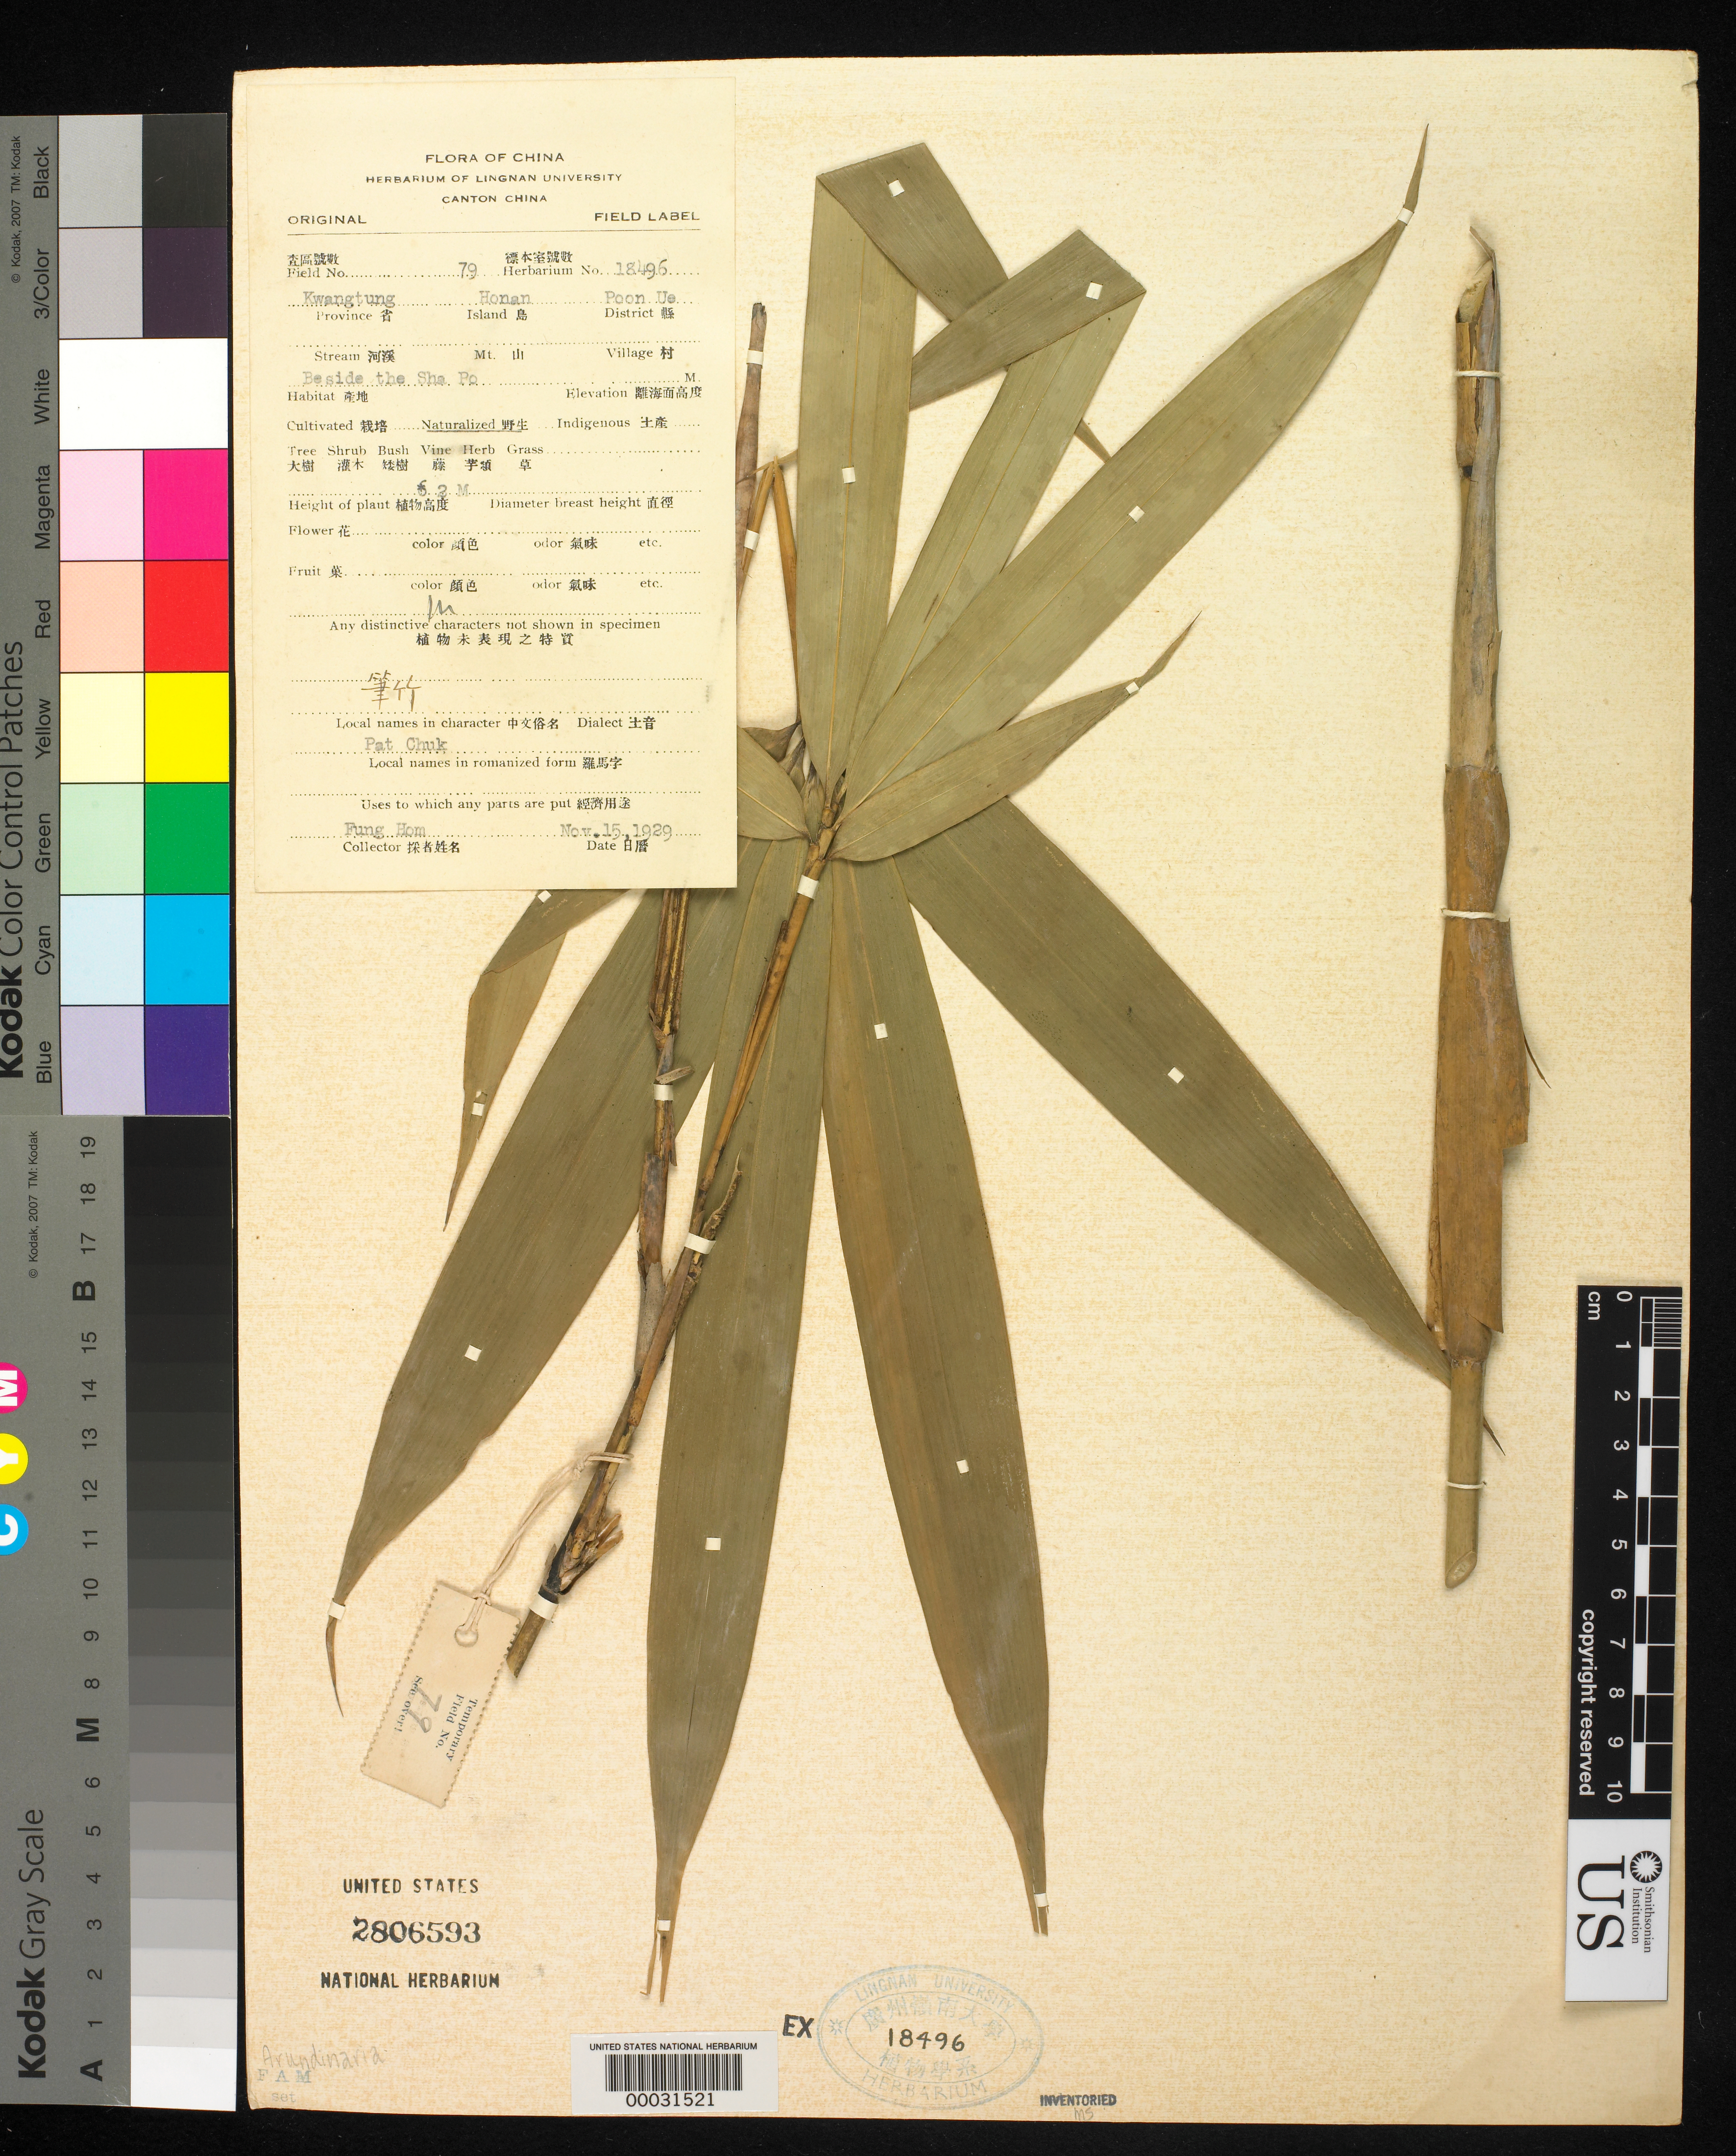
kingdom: Plantae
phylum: Tracheophyta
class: Liliopsida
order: Poales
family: Poaceae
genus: Arundinaria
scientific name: Arundinaria sp.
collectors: H. L. Fung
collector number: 79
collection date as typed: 15 Nov 1929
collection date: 1929-11-15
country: China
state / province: Guangdong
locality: Sha po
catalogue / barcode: US 2806593